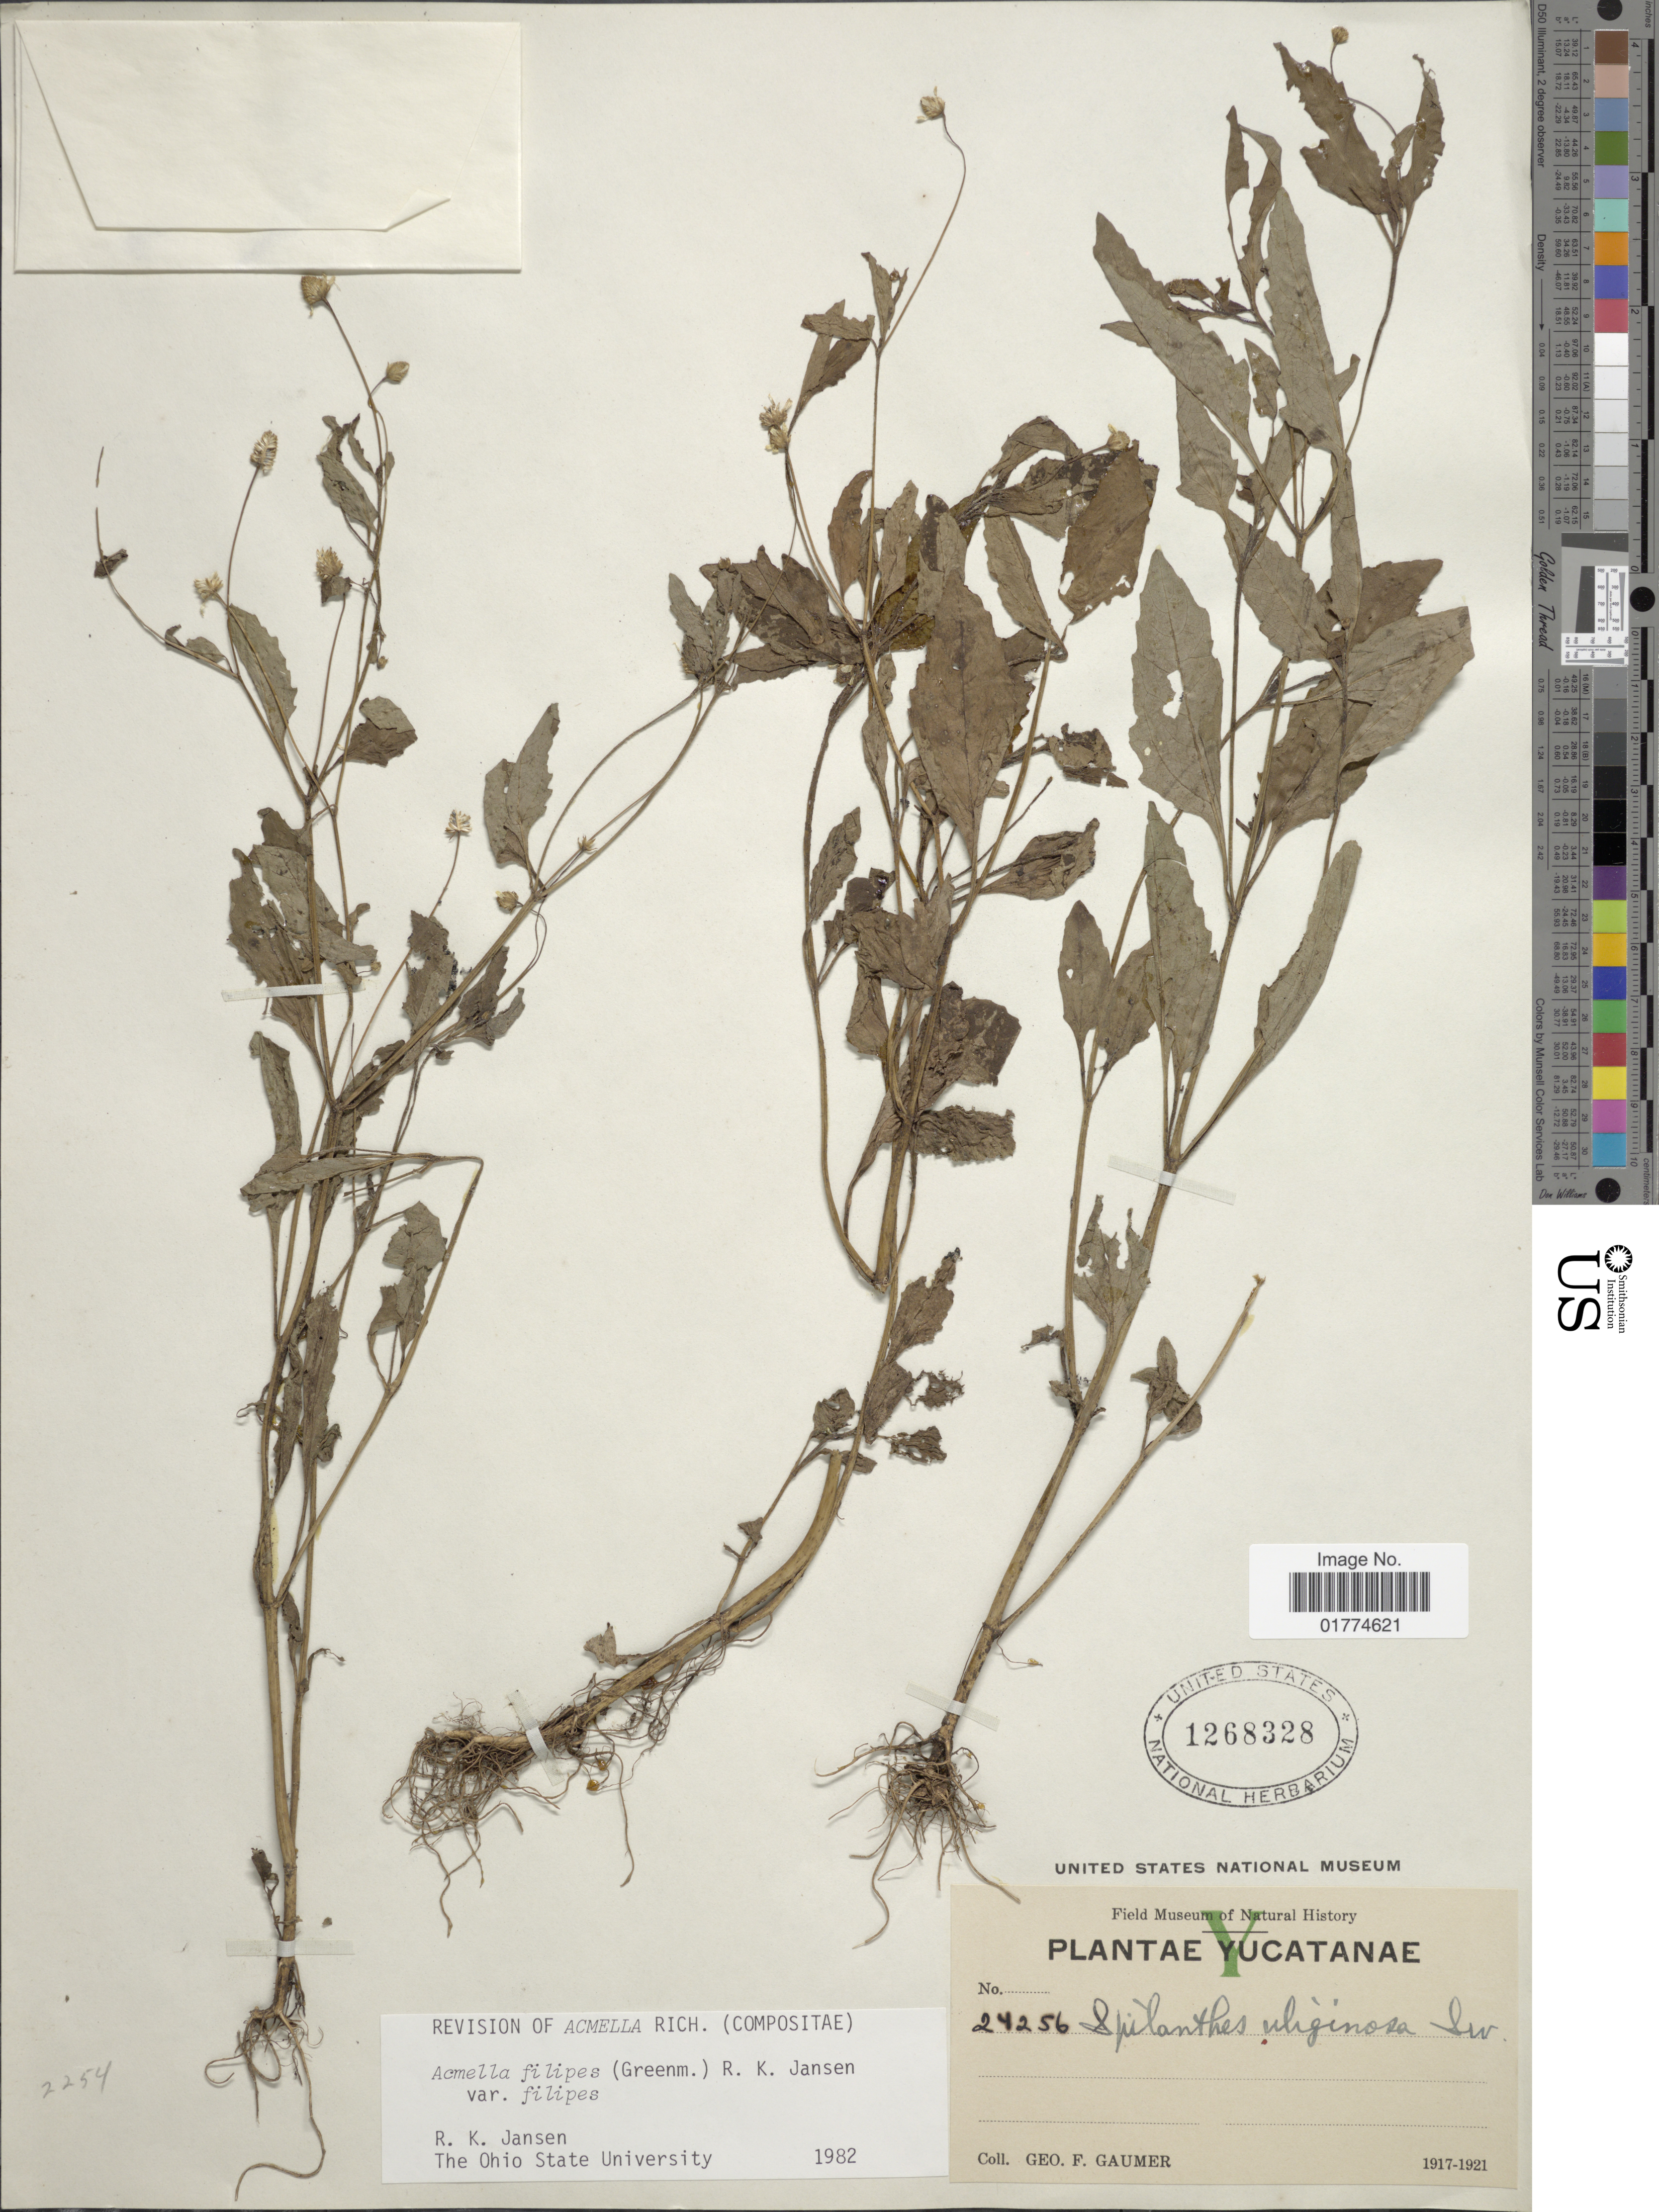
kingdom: Plantae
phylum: Tracheophyta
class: Magnoliopsida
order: Asterales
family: Asteraceae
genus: Acmella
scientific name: Acmella filipes var. filipes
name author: (Greenm.) R.K. Jansen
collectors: G. F. Gaumer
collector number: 24256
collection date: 1917/1921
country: Mexico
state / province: Yucatán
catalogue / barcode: US 1268328